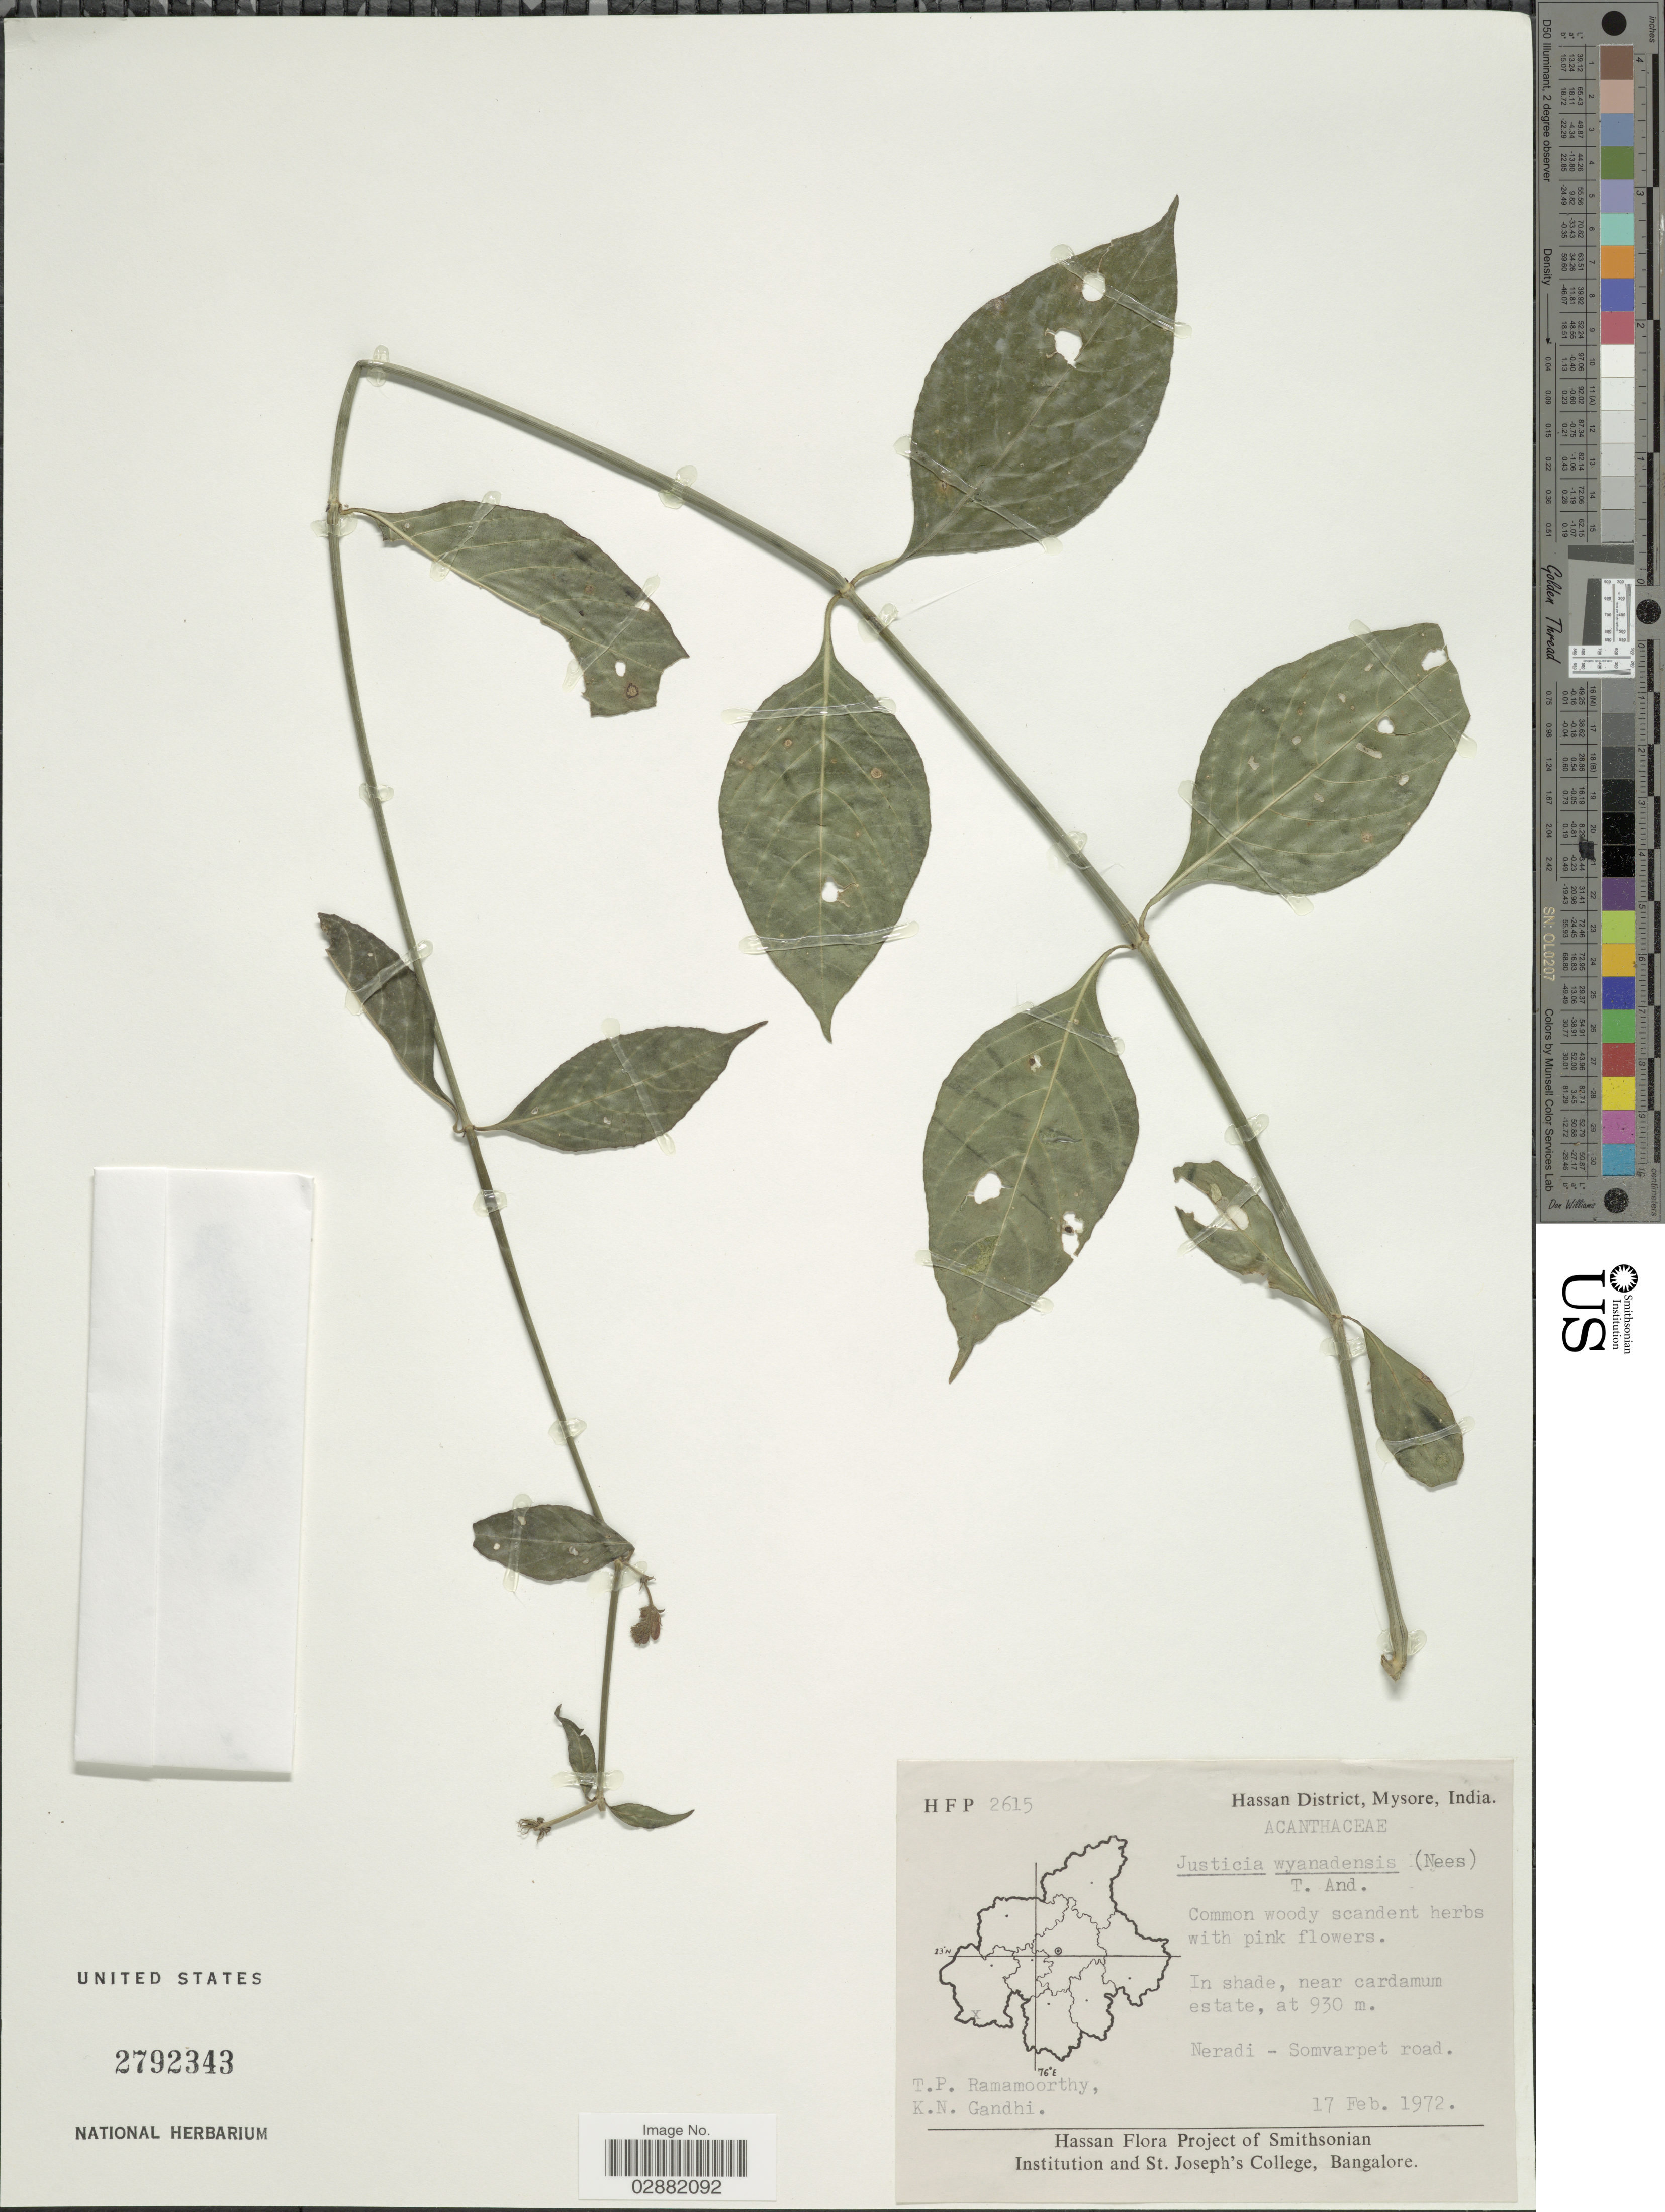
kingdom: Plantae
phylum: Tracheophyta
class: Magnoliopsida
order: Lamiales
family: Acanthaceae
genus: Justicia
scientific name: Justicia wynaadensis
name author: B. Heyne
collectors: T. P. Ramamoorthy & K. N. Gandhi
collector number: HFP2615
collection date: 1972-02-17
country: India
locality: Hassan District, Mysore, In shade, near cardamum estate, Neradi-Somvarpet road.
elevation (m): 930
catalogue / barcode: US 2792343